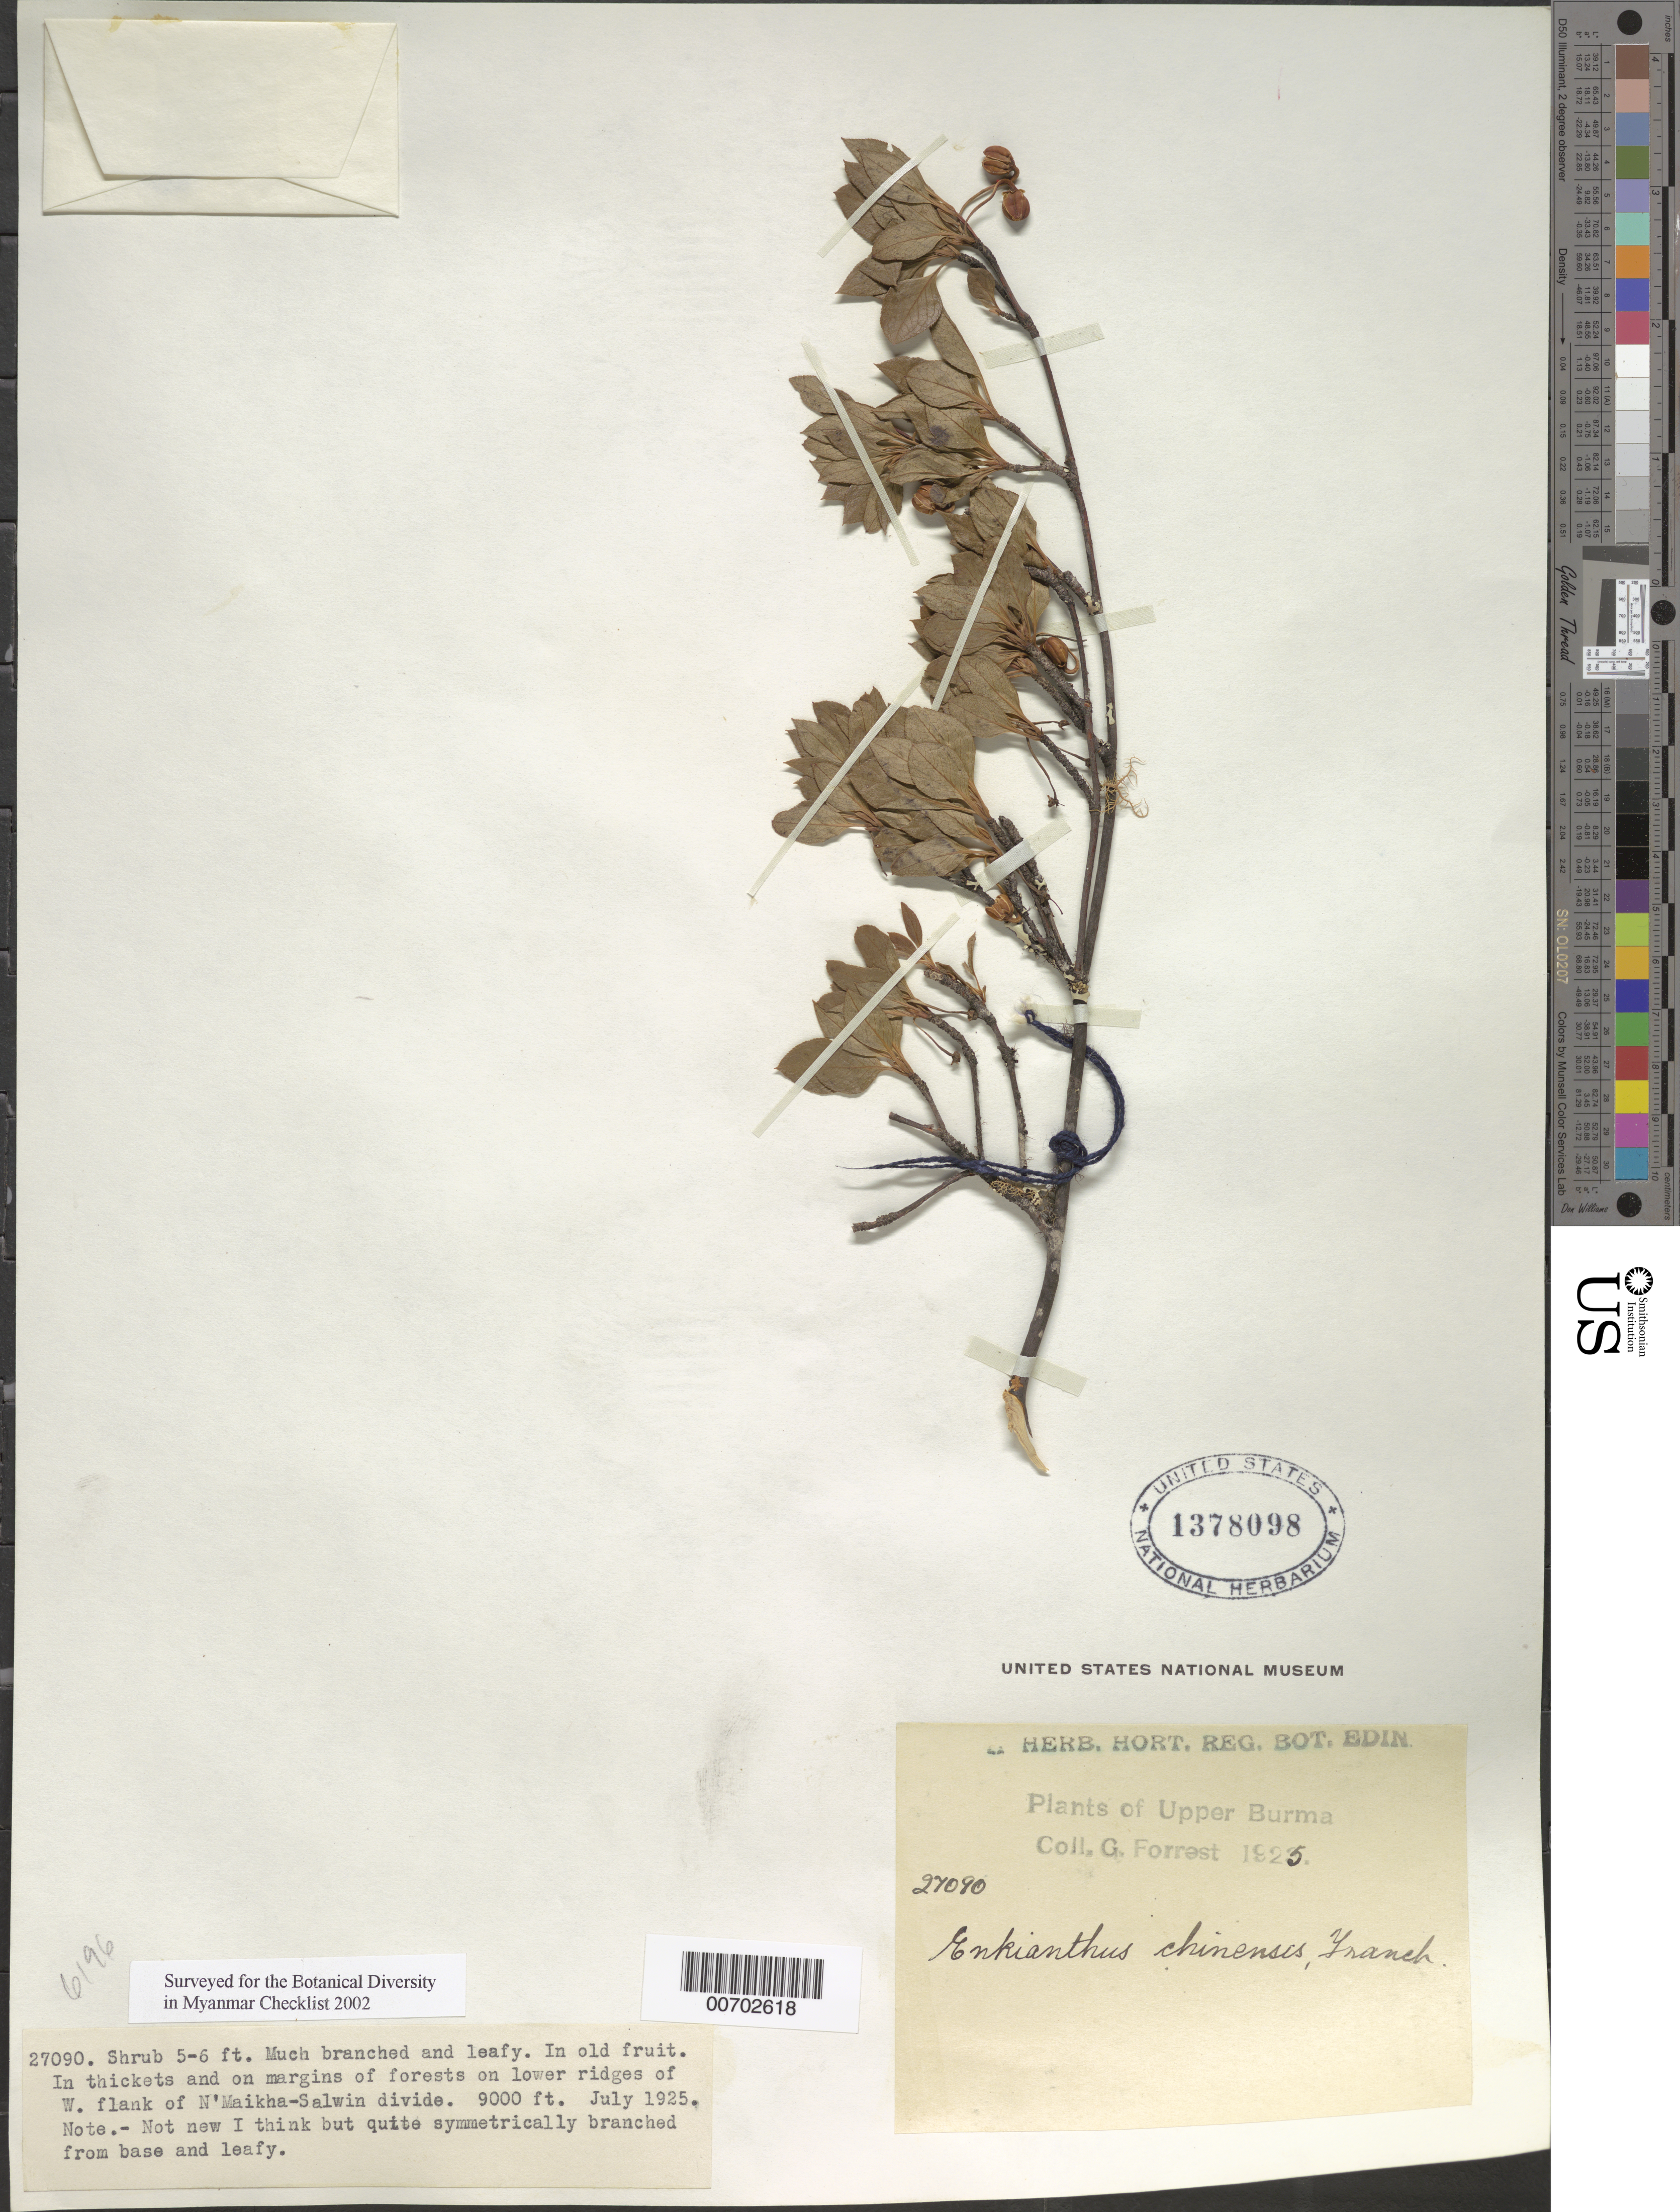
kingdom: Plantae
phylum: Tracheophyta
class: Magnoliopsida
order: Ericales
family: Ericaceae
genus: Enkianthus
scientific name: Enkianthus chinensis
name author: Franch.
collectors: G. Forrest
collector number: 27090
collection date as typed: Jul 1925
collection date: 1925-07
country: Myanmar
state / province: Kachin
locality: N'Maikha-Salwin Divide, W flank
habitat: Thickets and margins of forest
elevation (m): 2743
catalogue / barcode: US 1378098